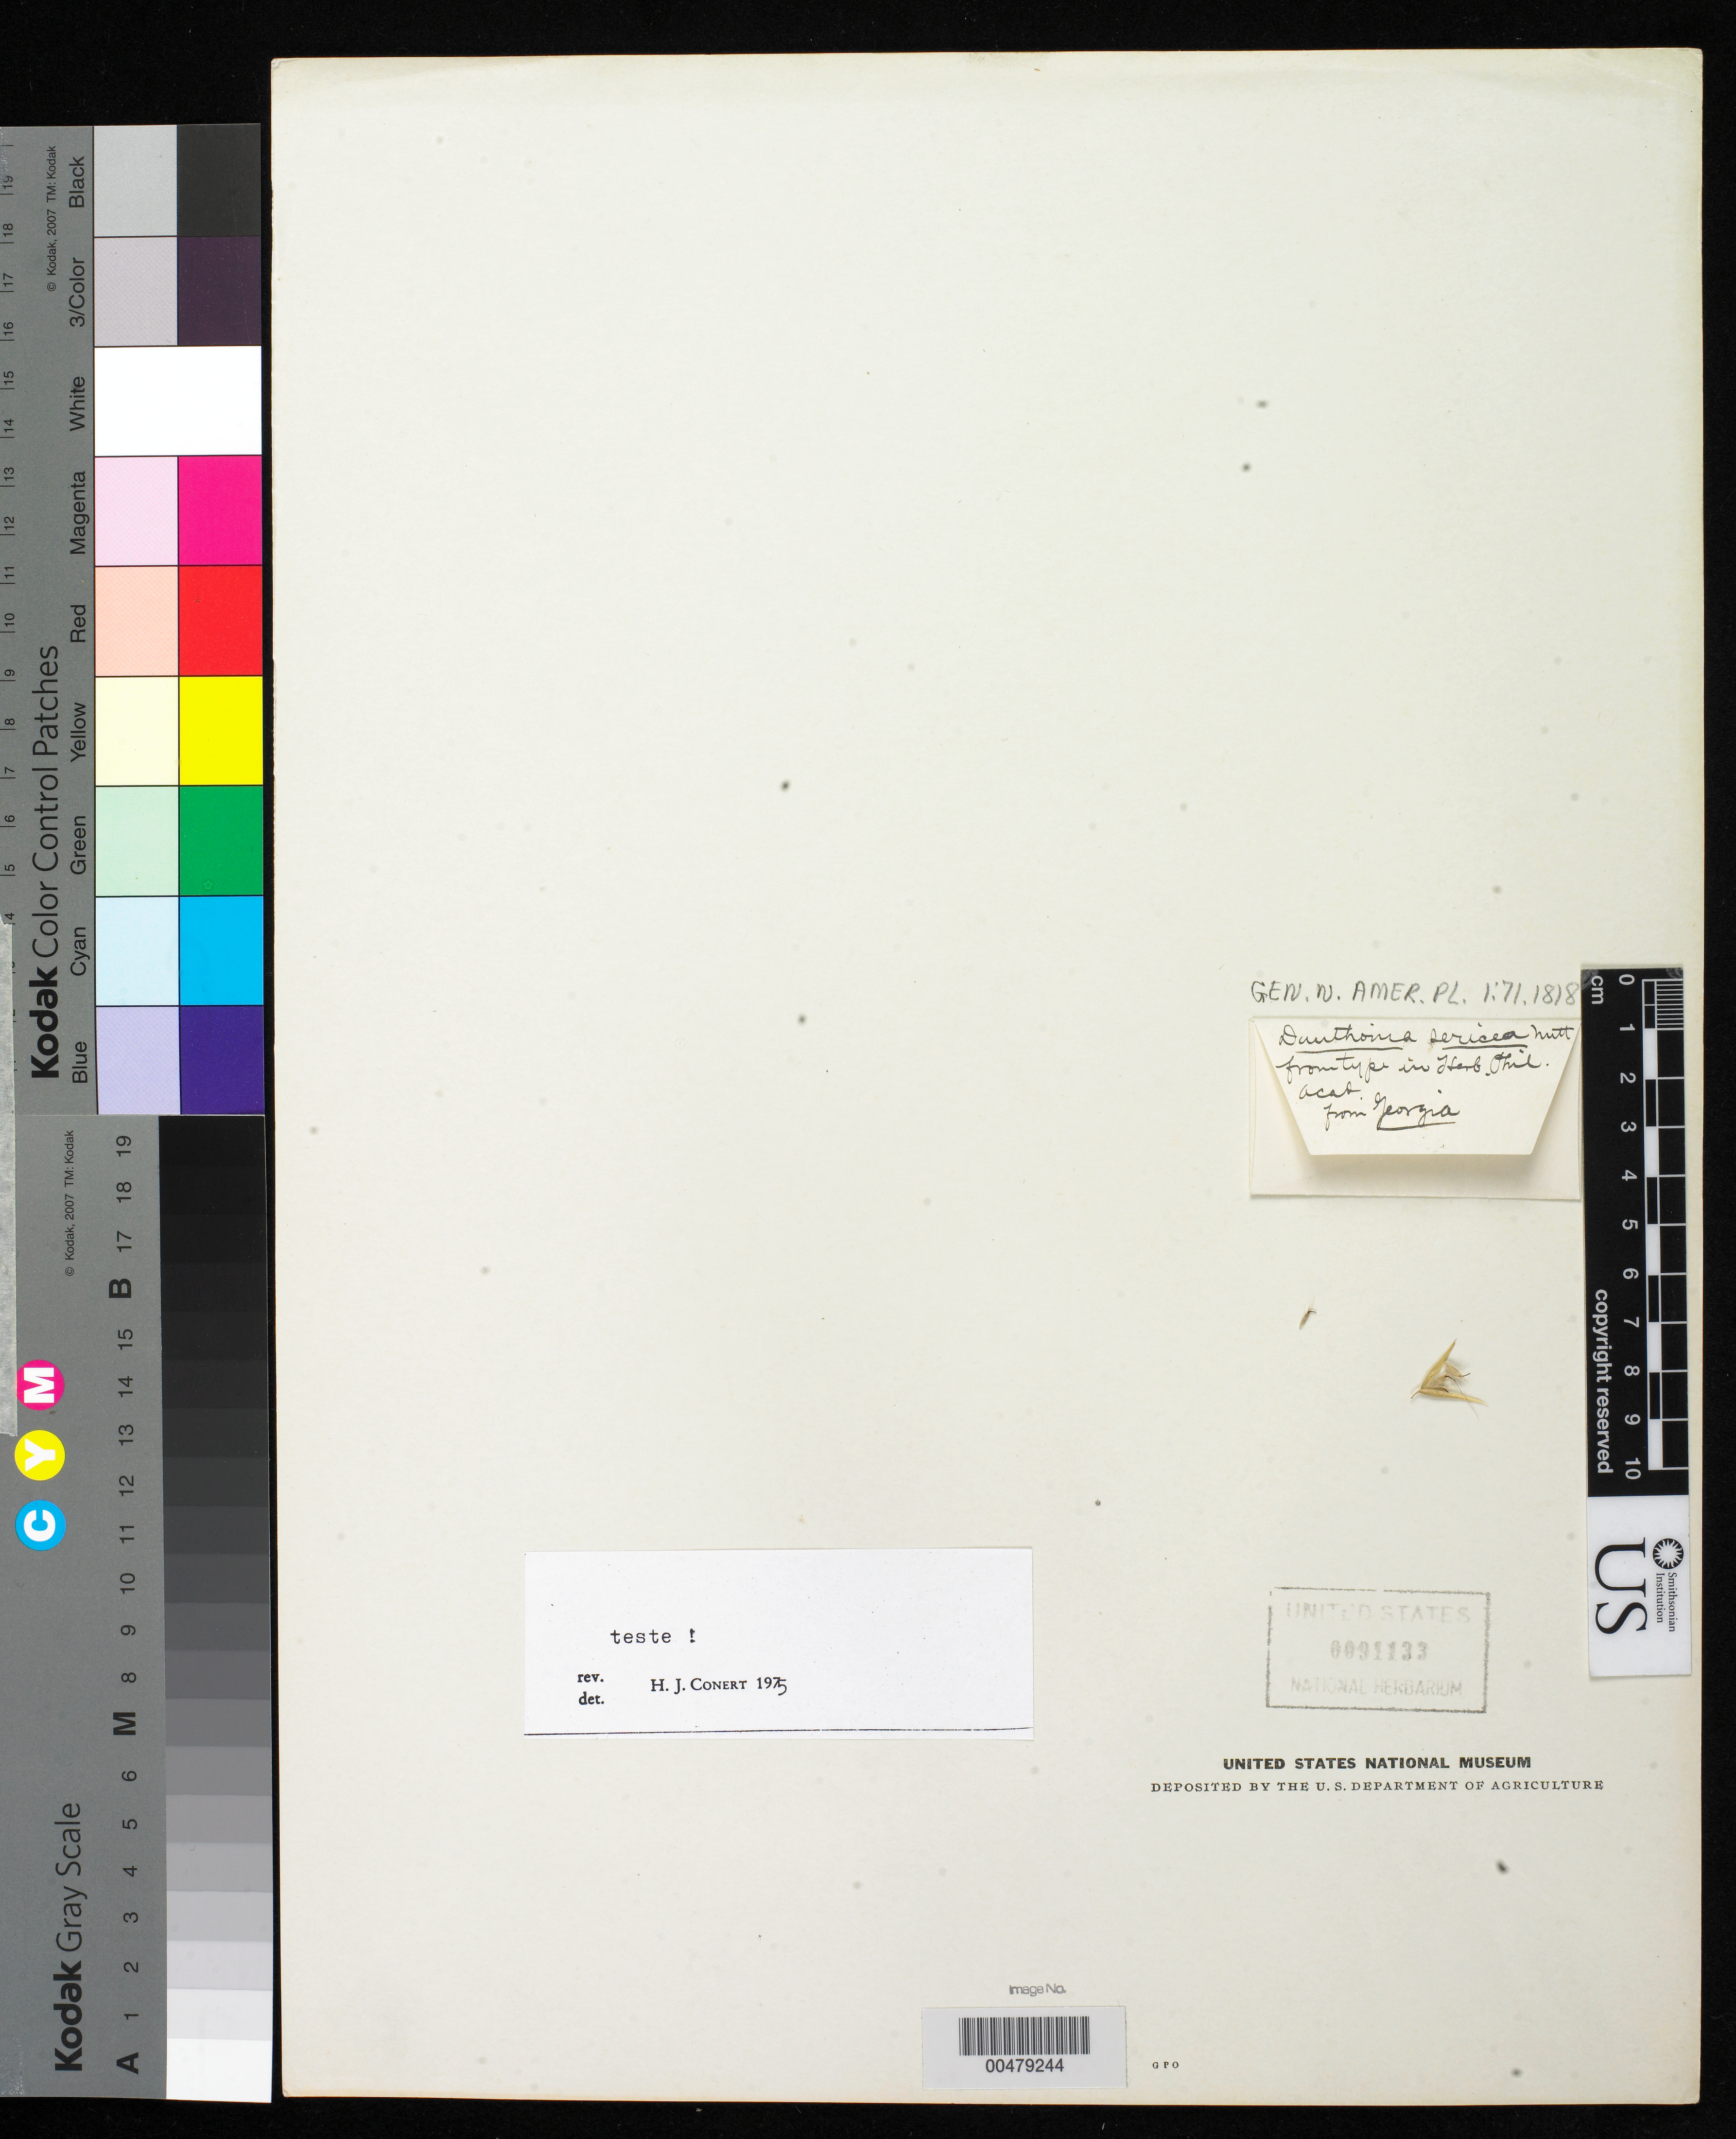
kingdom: Plantae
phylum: Tracheophyta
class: Liliopsida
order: Poales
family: Poaceae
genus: Danthonia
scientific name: Danthonia sericea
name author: Nutt.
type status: Type Fragment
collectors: T. Nuttall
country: United States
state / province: Georgia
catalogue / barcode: US 91133